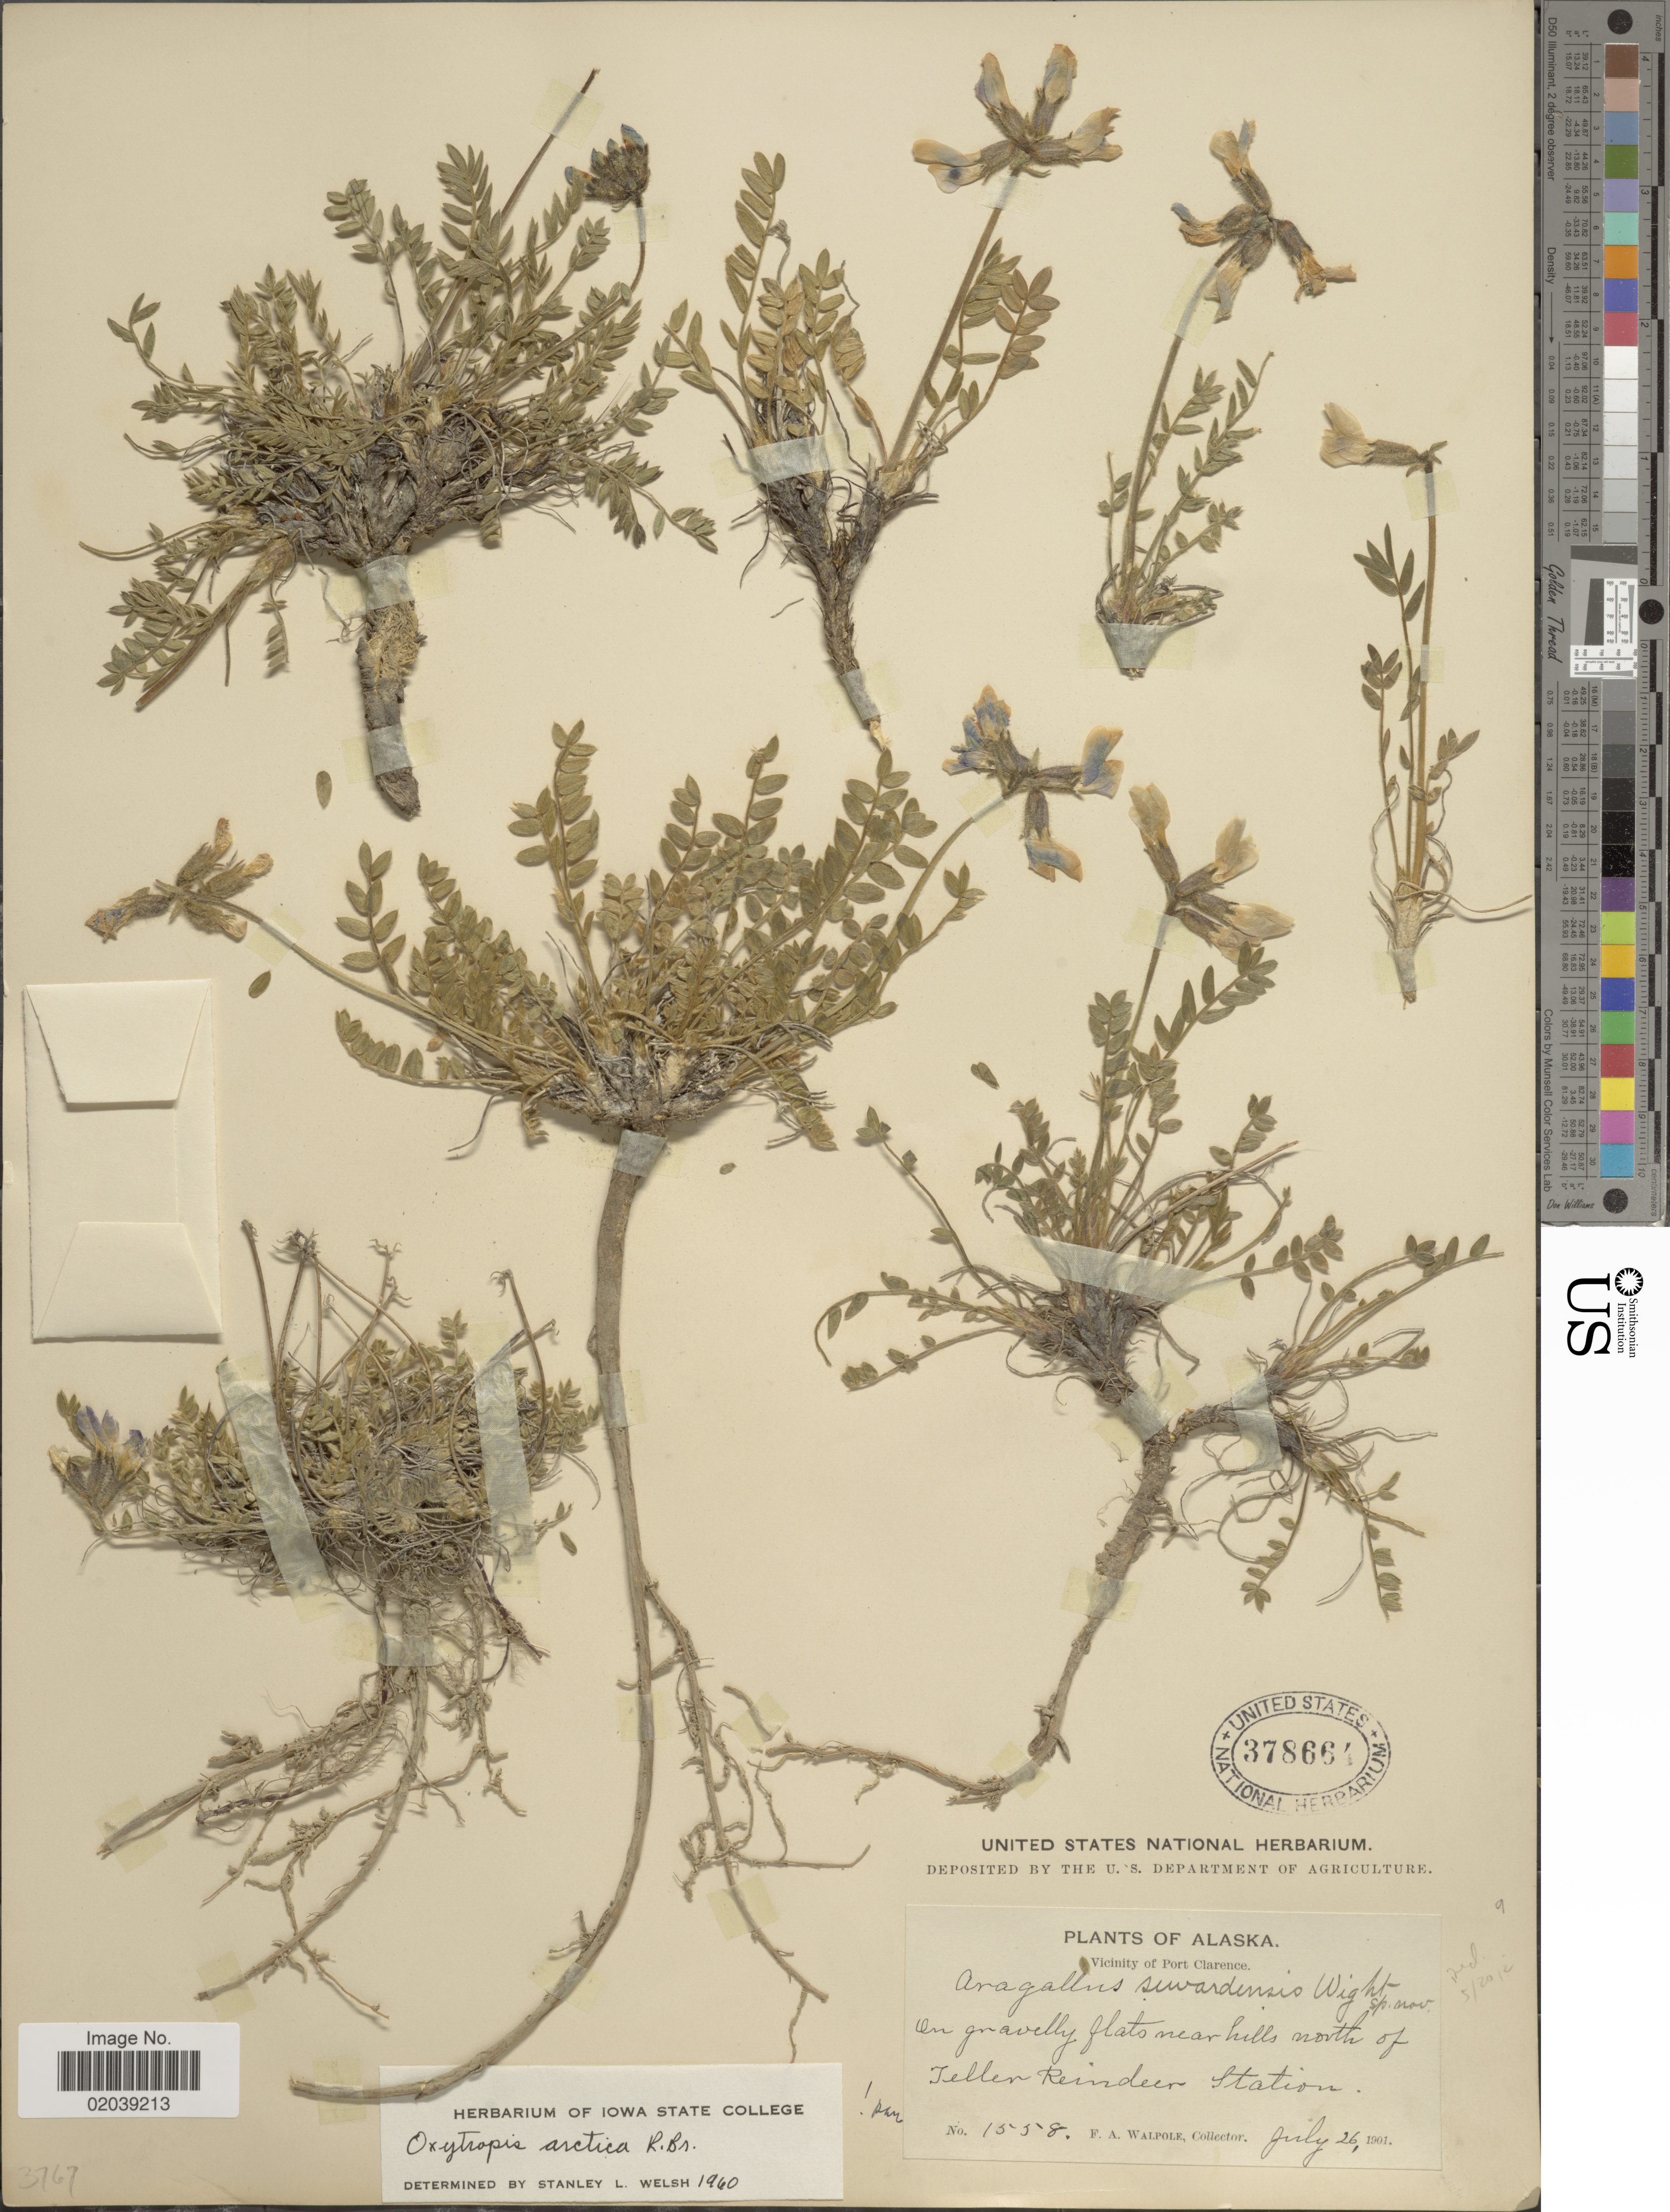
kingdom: Plantae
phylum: Tracheophyta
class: Magnoliopsida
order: Fabales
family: Fabaceae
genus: Oxytropis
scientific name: Oxytropis arctica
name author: R. Br.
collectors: F. Walpole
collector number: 1558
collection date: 1901-07-26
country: United States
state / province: Alaska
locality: Vicinity of Port Clarence, on gravelly flats near hills north of Teller Reindeer Station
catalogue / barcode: US 378664